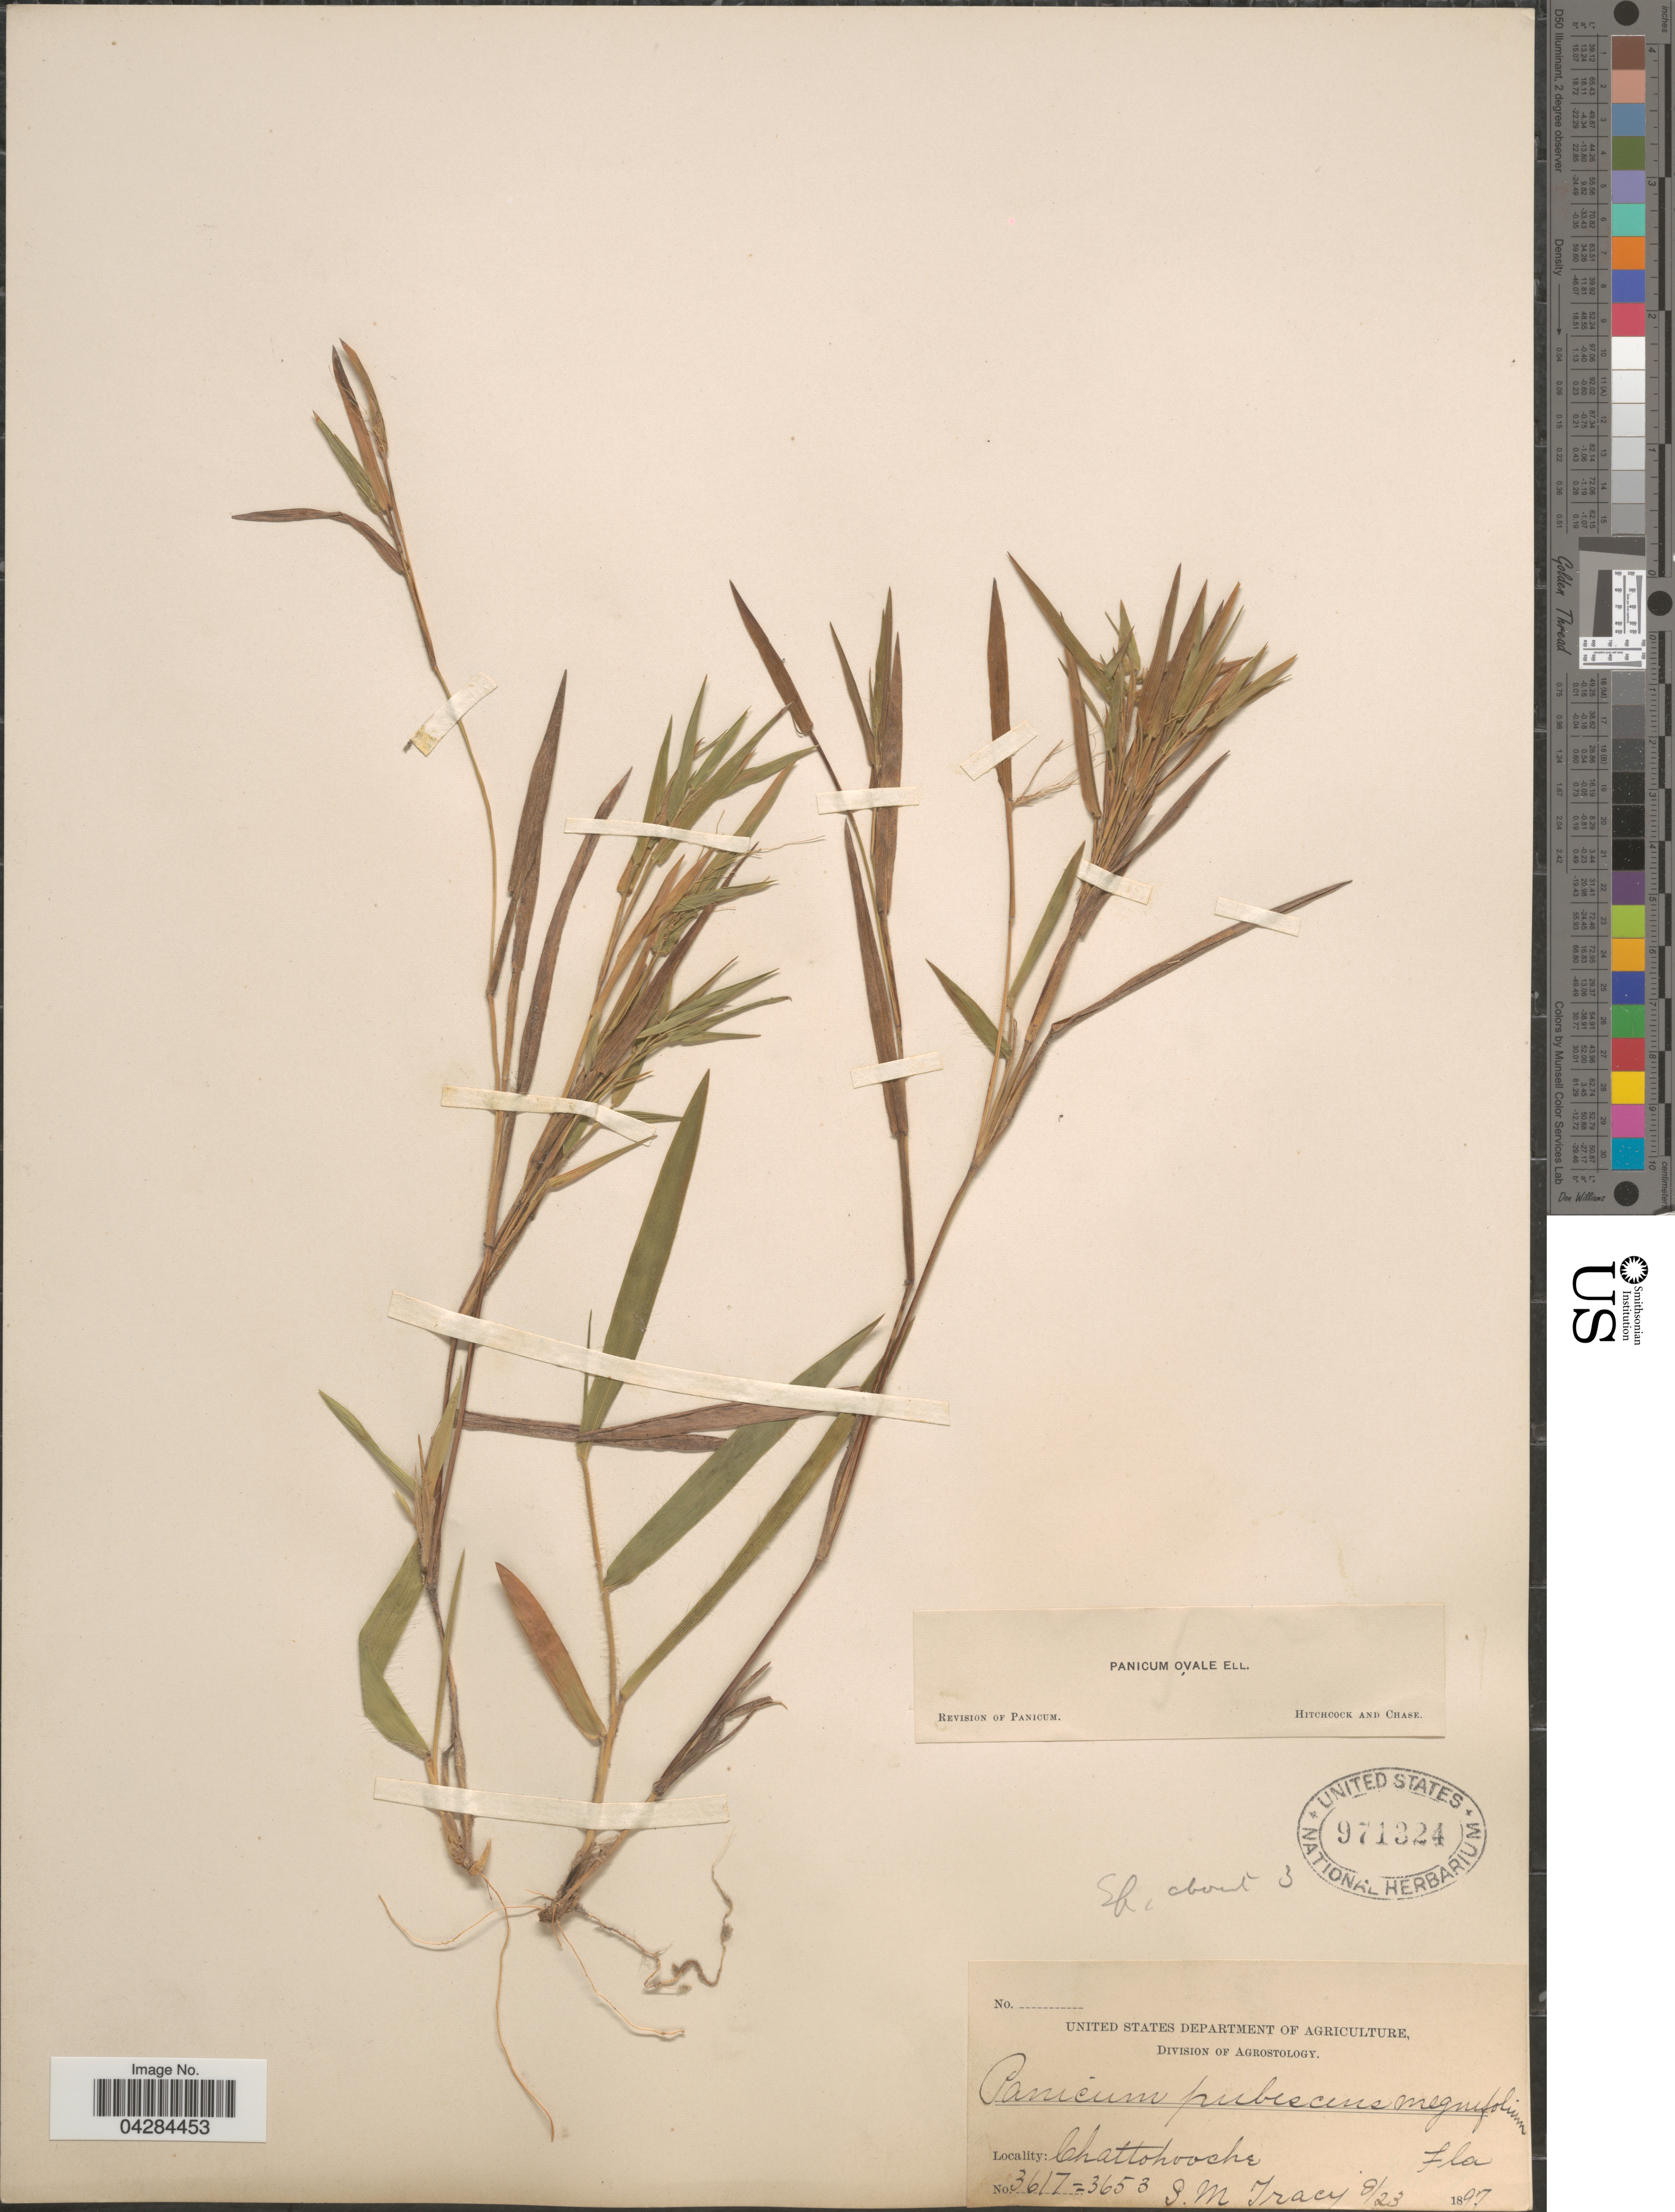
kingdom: Plantae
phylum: Tracheophyta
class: Liliopsida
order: Poales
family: Poaceae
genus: Dichanthelium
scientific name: Dichanthelium ovale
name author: (Elliott) Gould & C.A. Clark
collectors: S. M. Tracy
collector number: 3617/3653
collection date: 1897-08-23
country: United States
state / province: Florida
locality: Chattohoochee.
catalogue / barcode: US 971324